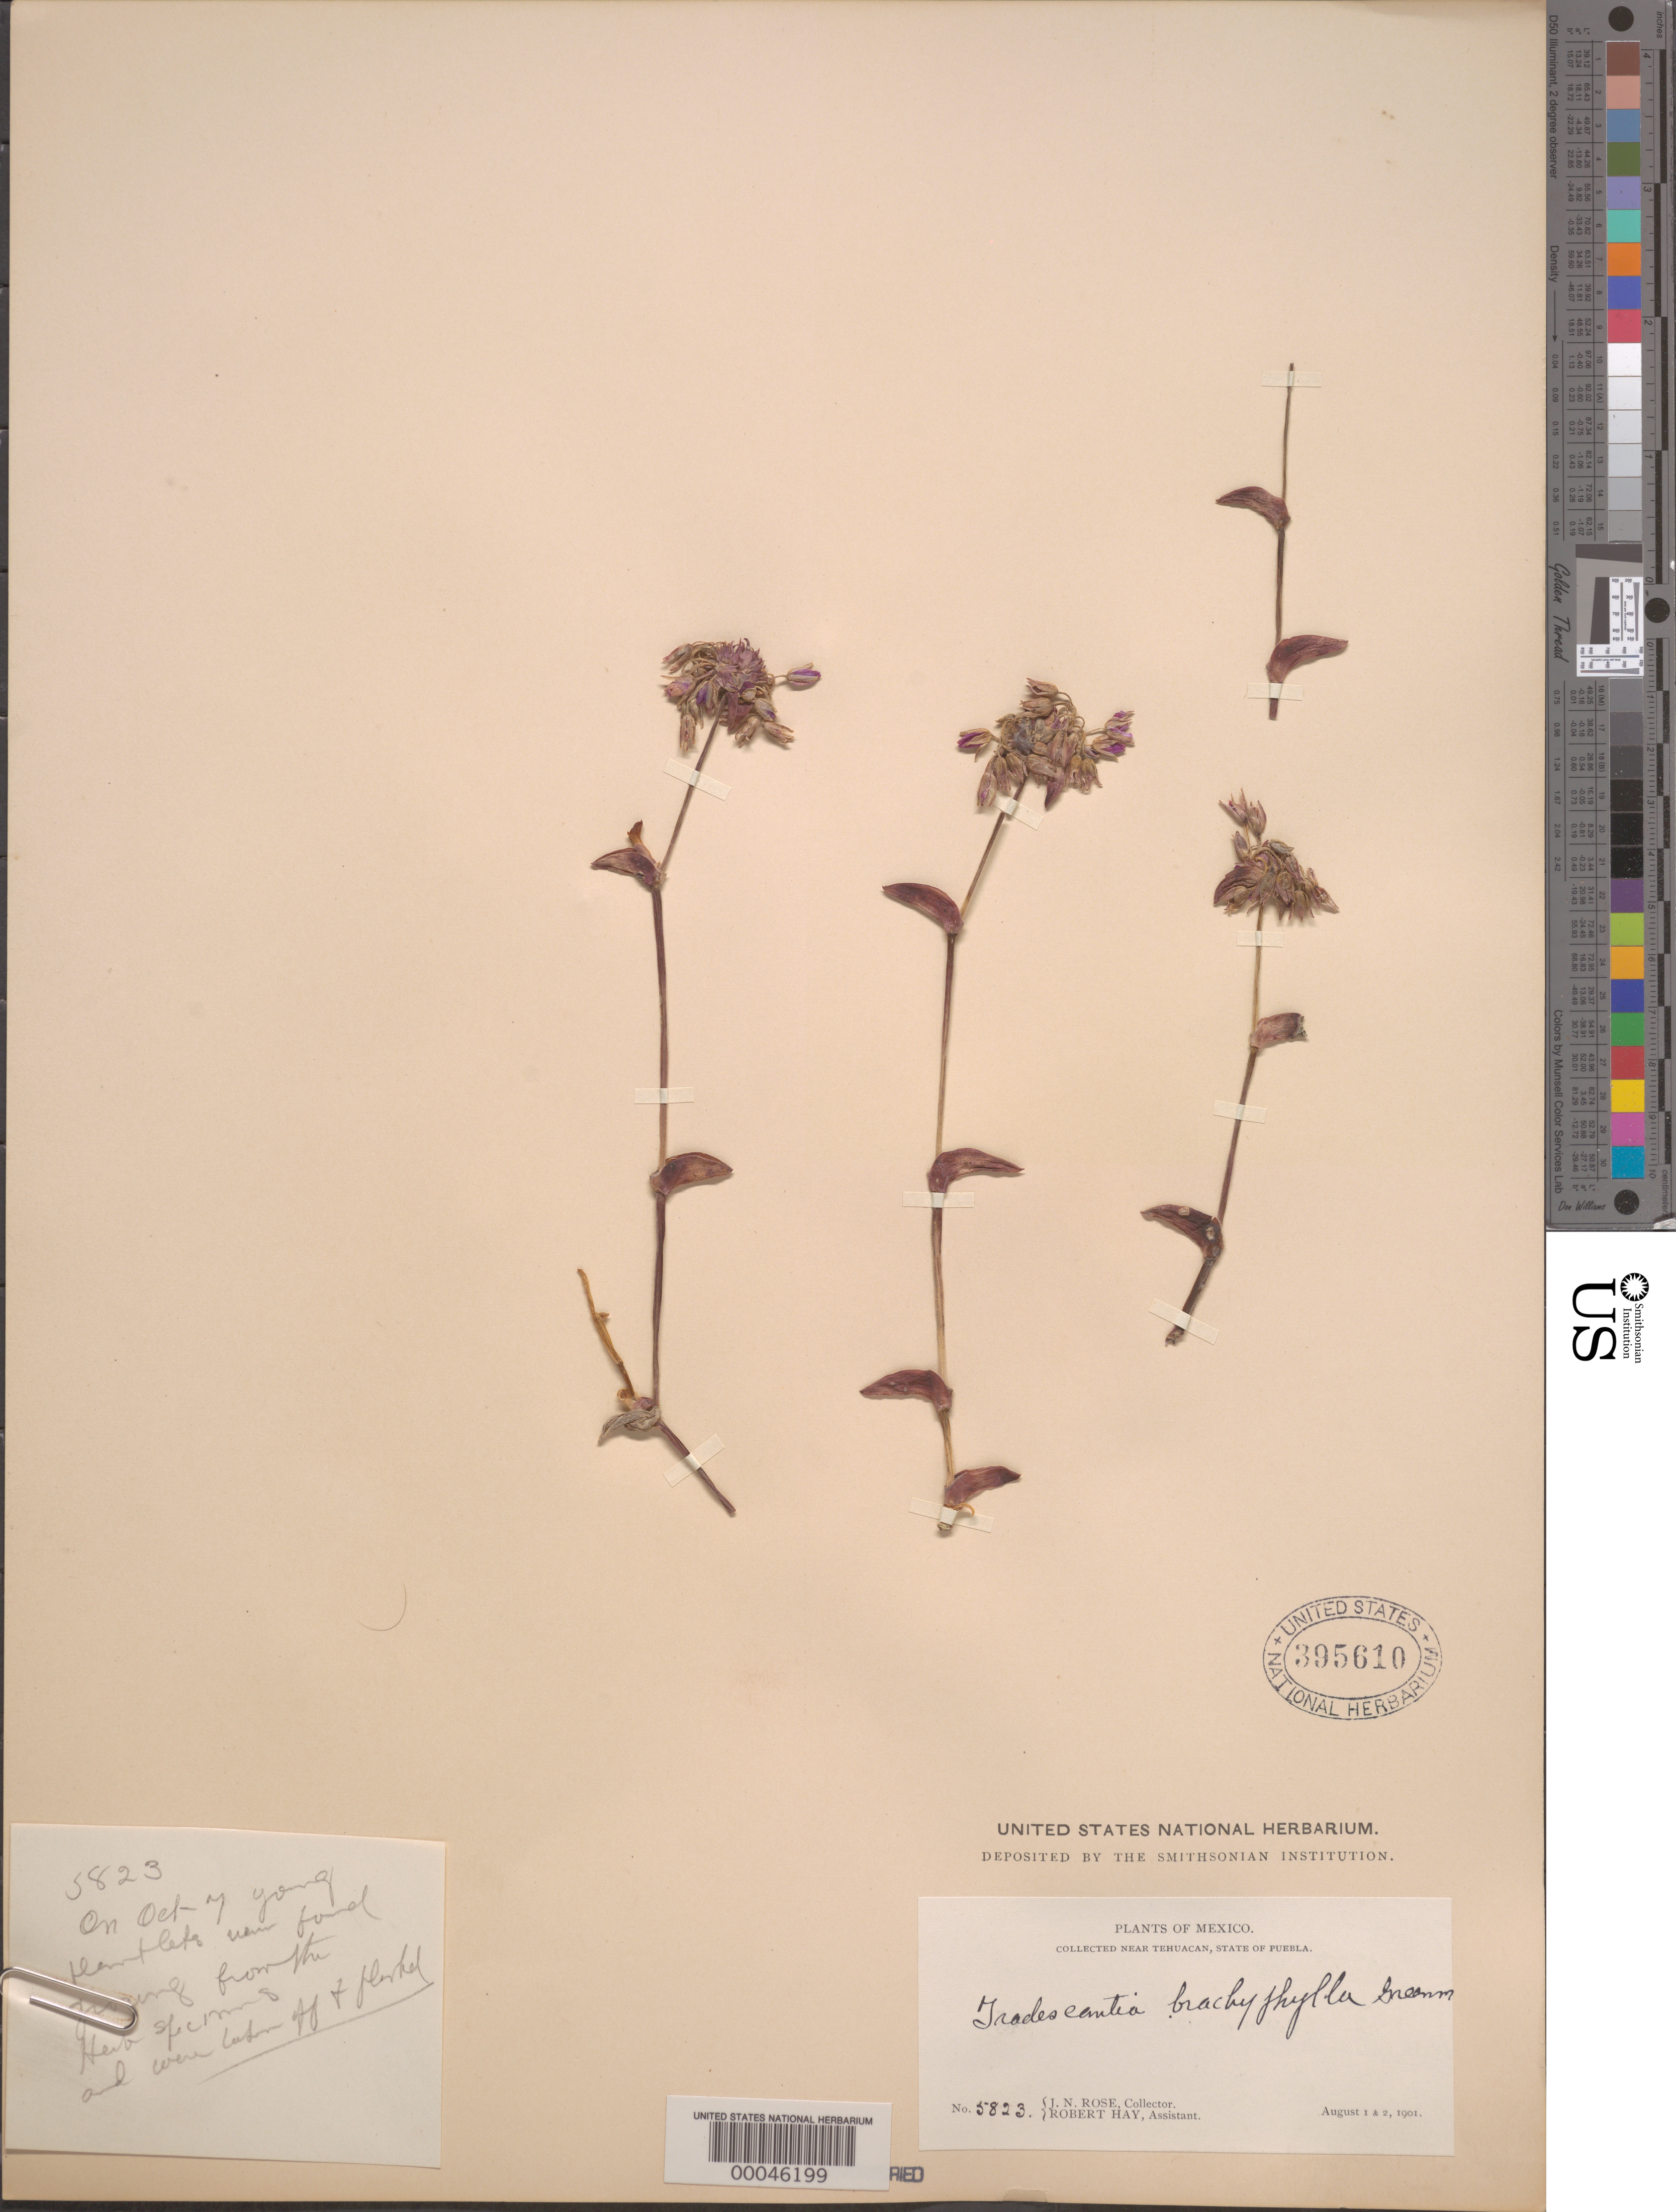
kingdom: Plantae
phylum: Tracheophyta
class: Liliopsida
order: Commelinales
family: Commelinaceae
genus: Callisia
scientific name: Callisia navicularis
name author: (Orteges) D.R. Hunt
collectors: J. N. Rose & R. H. Hay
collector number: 5823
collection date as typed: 01 Aug 1901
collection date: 1901-08-01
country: Mexico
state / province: Puebla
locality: Near Tehuacan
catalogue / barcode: US 395610